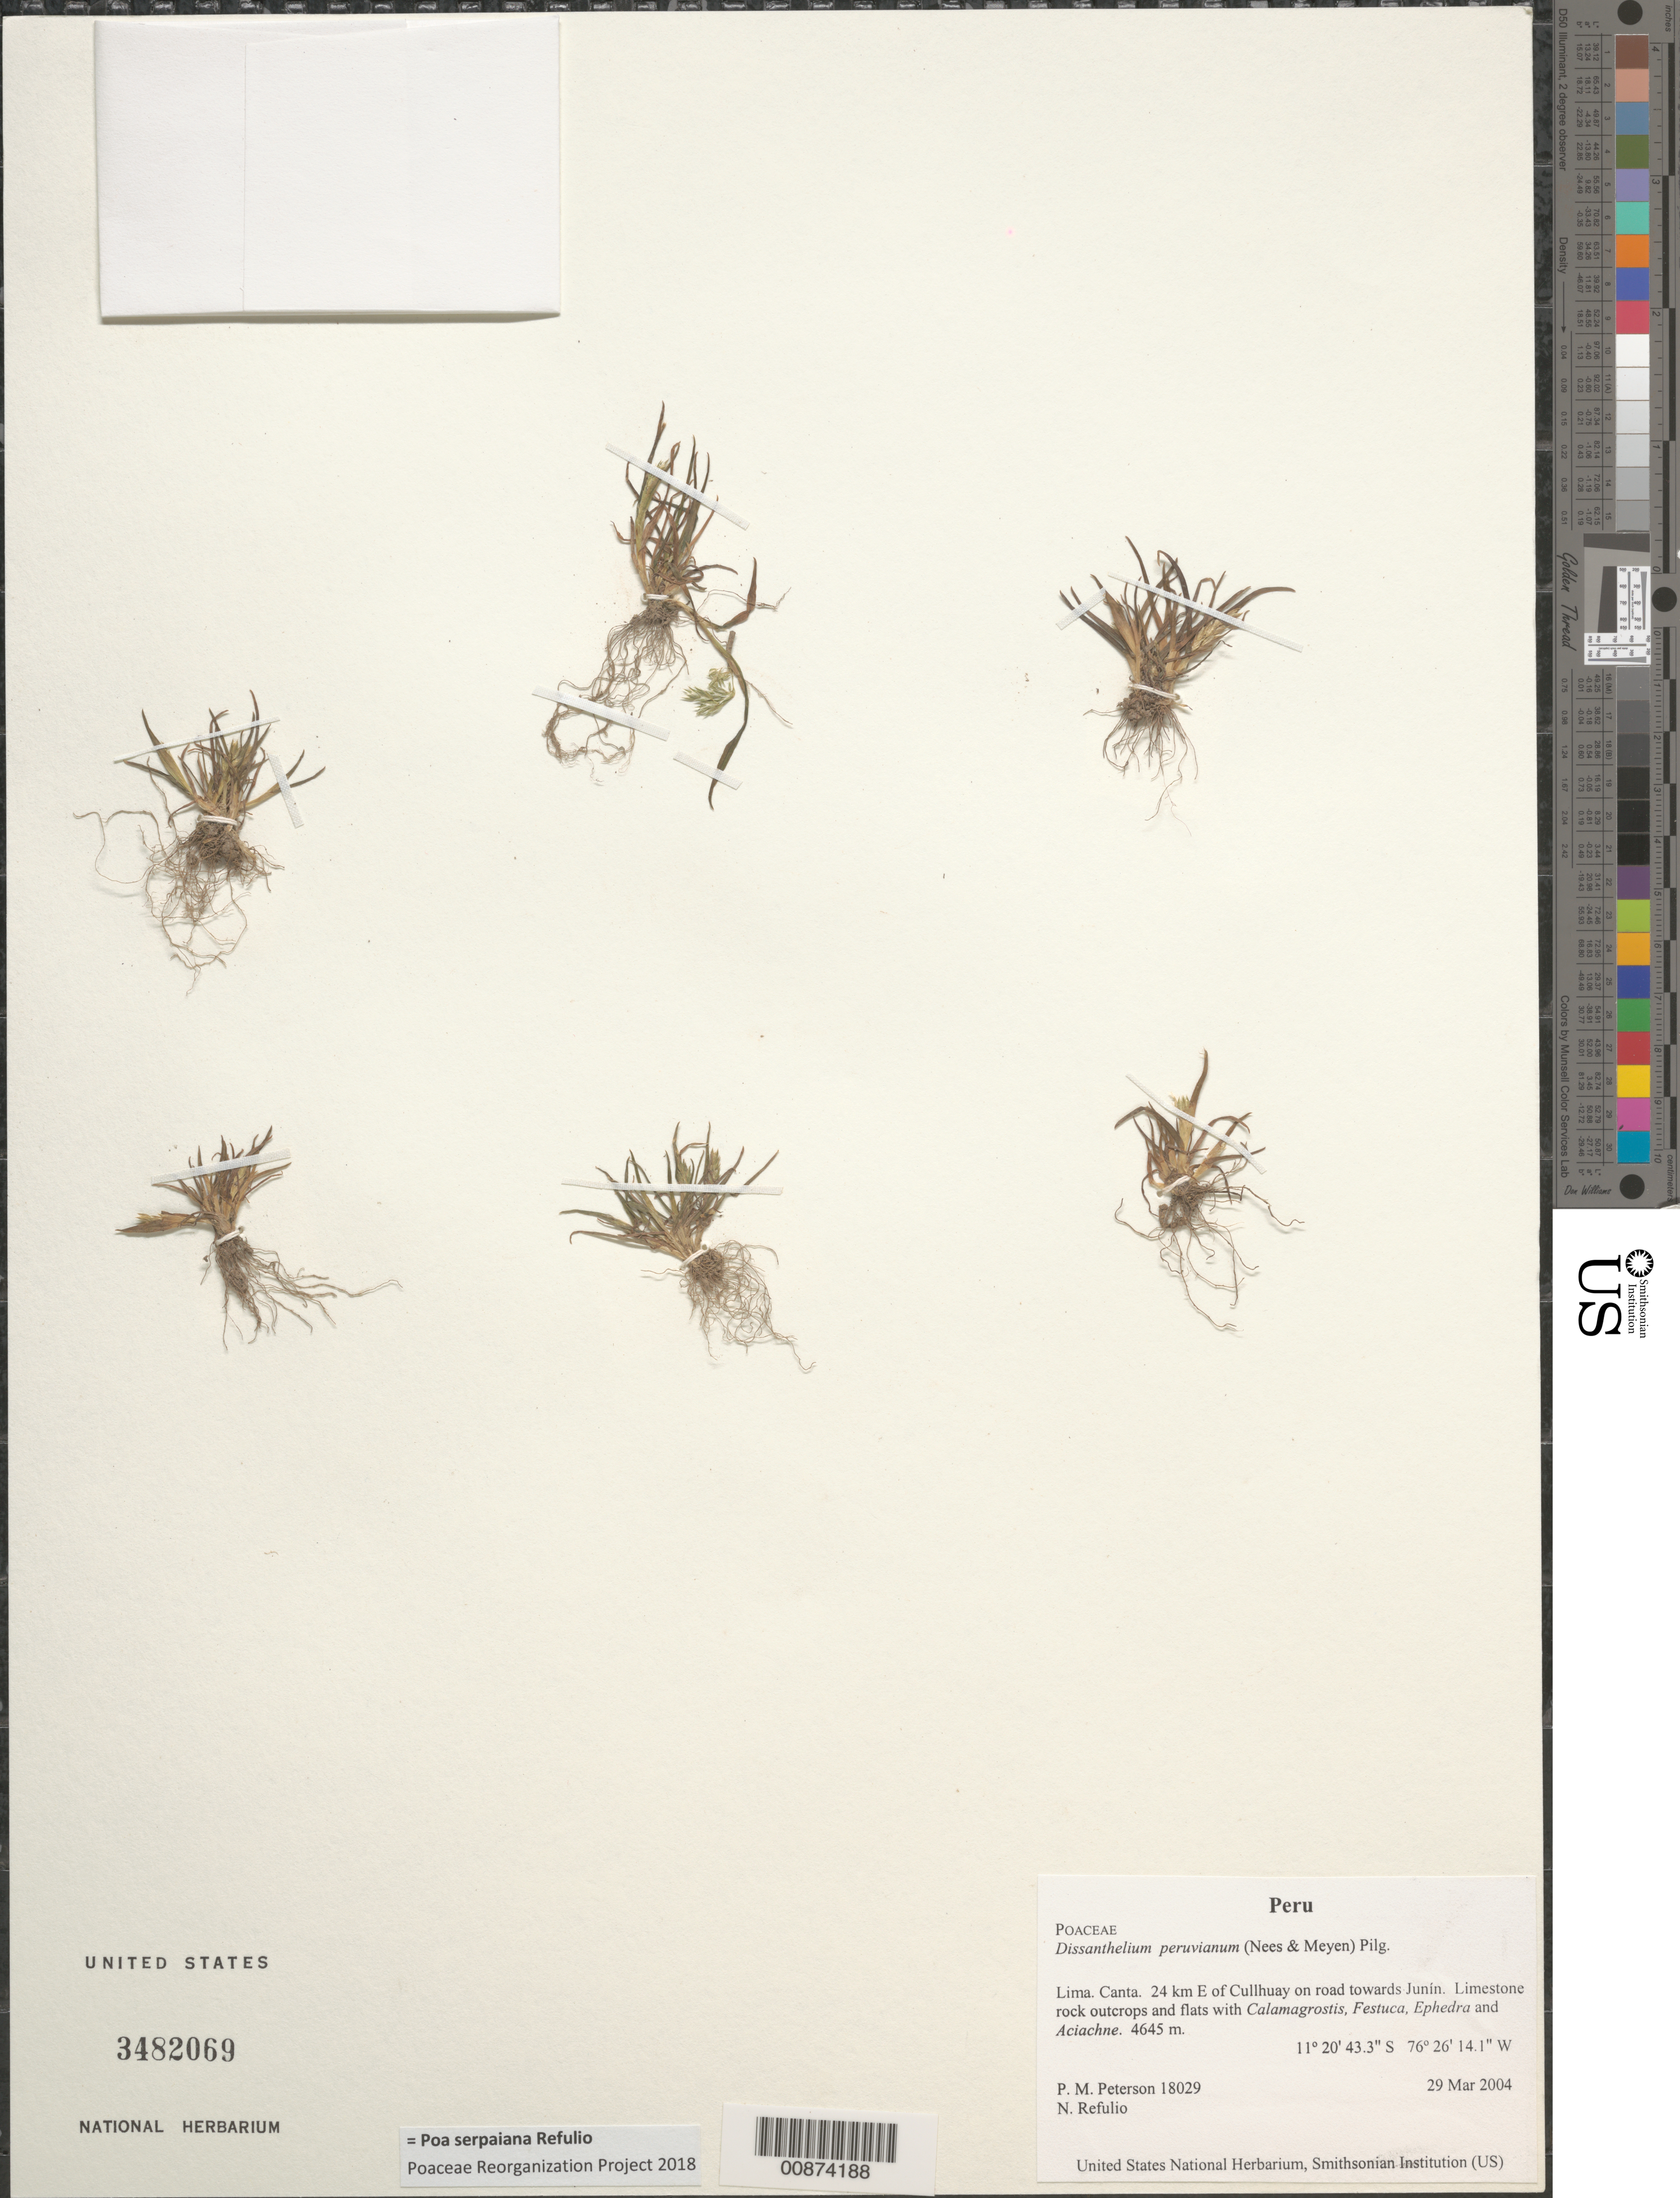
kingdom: Plantae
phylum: Tracheophyta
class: Liliopsida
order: Poales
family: Poaceae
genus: Poa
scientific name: Poa serpaiana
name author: Refulio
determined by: Poaceae Reorganization Project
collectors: P. M. Peterson & N. Refulio-Rodríguez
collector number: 18029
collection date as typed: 29 Mar 2004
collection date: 2004-03-29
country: Peru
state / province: Lima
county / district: Canta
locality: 24 km E of Cullhuay on road towards Junín. Limestone rock outcrops and flats with Calamagrostis, Festuca, Ephedra and Aciachne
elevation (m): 4645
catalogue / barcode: US 3482069